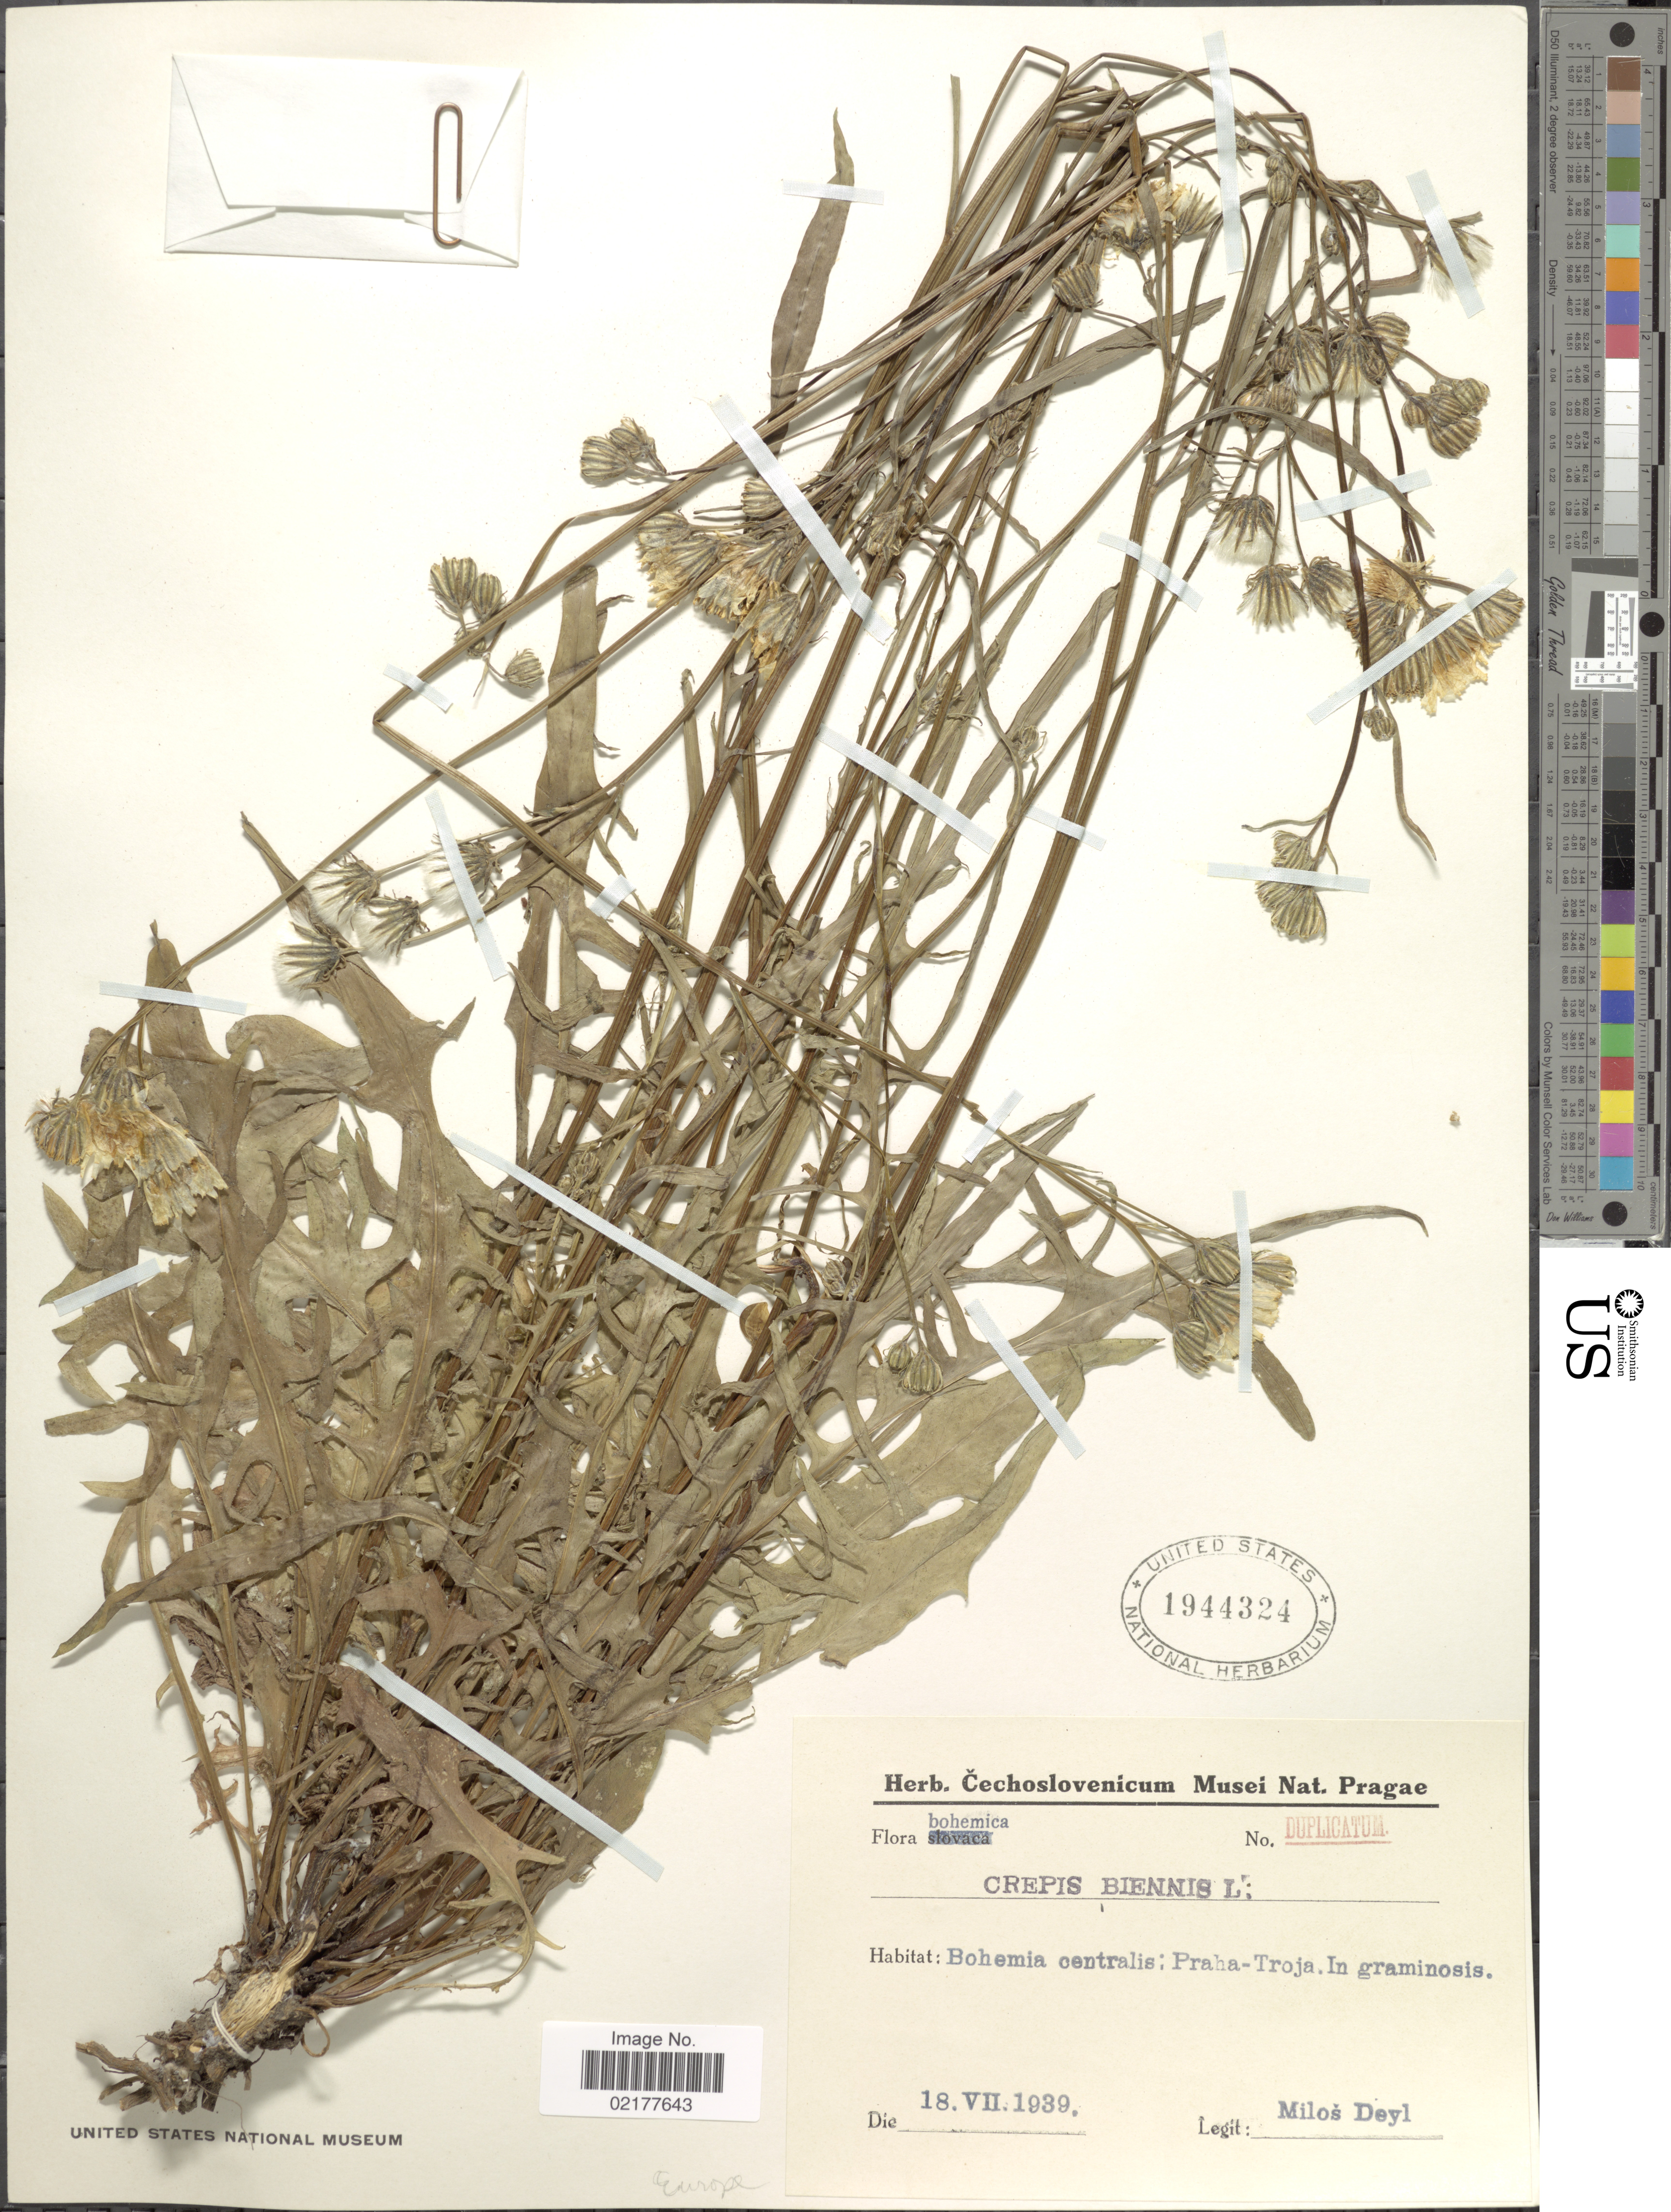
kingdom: Plantae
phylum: Tracheophyta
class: Magnoliopsida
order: Asterales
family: Asteraceae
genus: Crepis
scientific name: Crepis biennis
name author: L.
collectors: M. Deyl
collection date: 1939-07-18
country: Czechia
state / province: Central Bohemian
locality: Bohemia centralis: Praha-Troja. Bohemica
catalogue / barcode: US 1944324